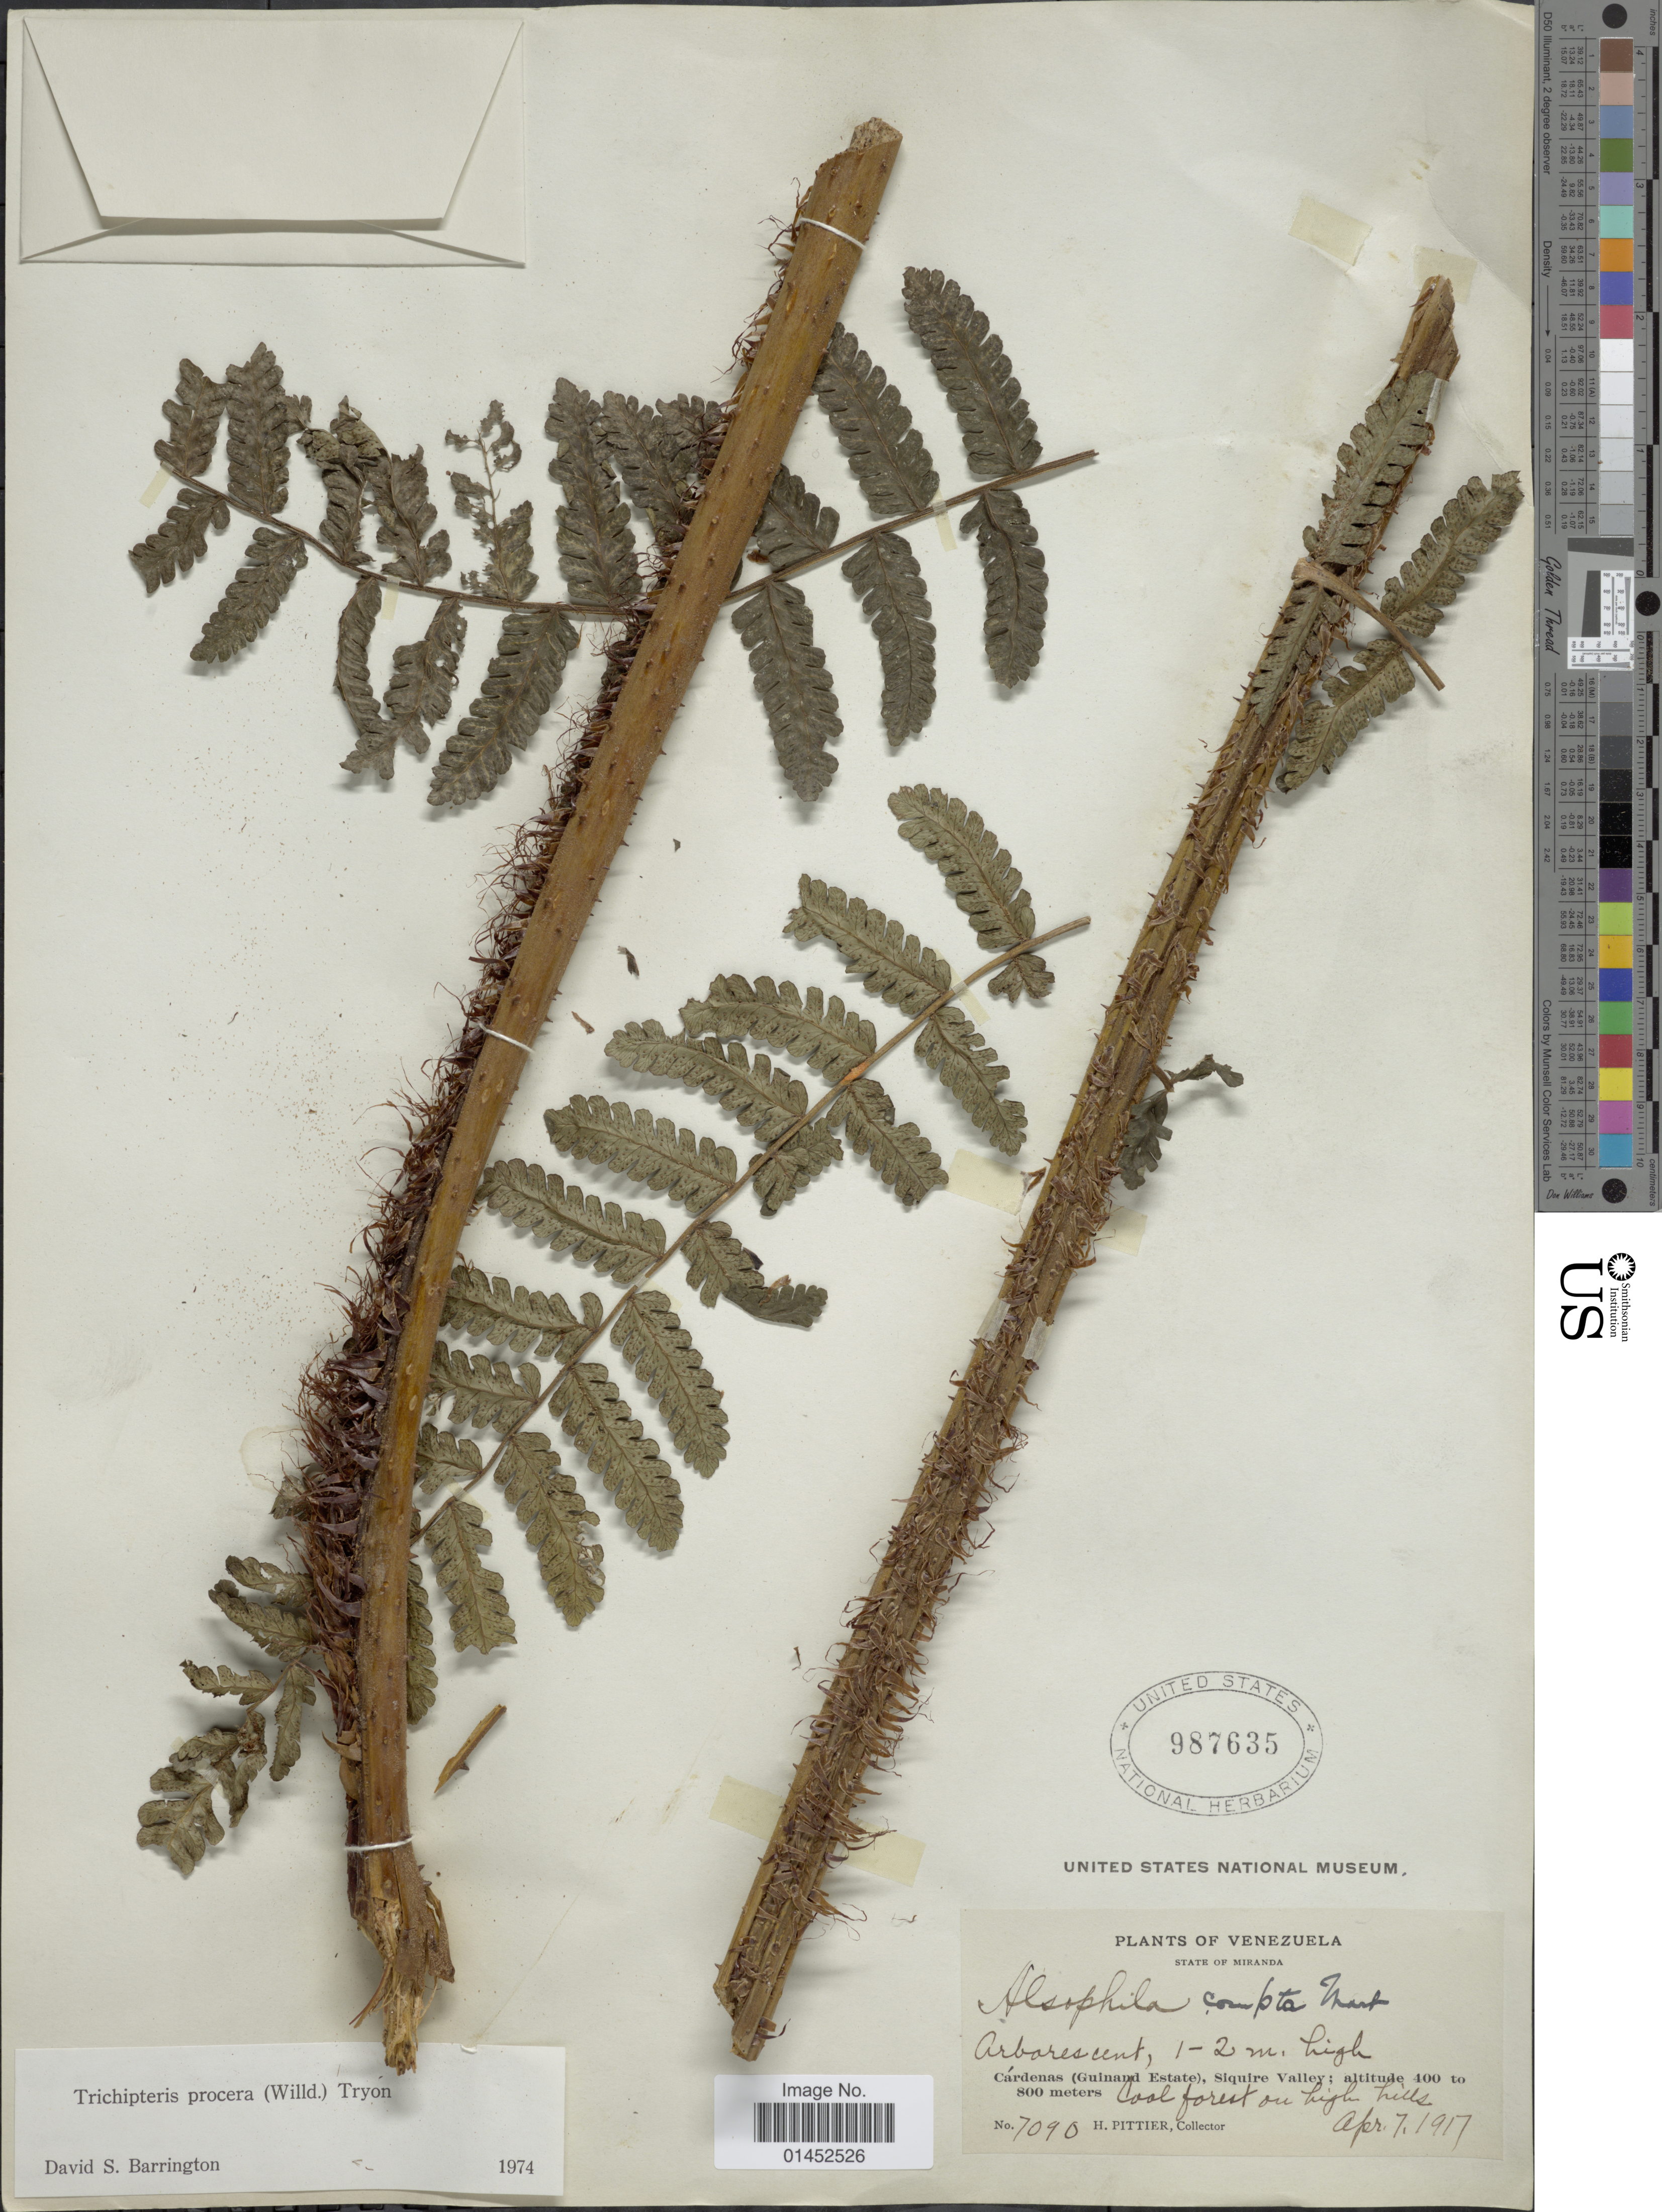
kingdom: Plantae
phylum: Tracheophyta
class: Polypodiopsida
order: Cyatheales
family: Cyatheaceae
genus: Cyathea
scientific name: Cyathea pungens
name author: (Willd.) Domin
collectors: H. F. Pittier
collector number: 7090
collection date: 1917-04-07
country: Venezuela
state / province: Miranda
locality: Cárdenas (Guinal Estate), Siquire Valley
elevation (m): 400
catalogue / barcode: US 987635